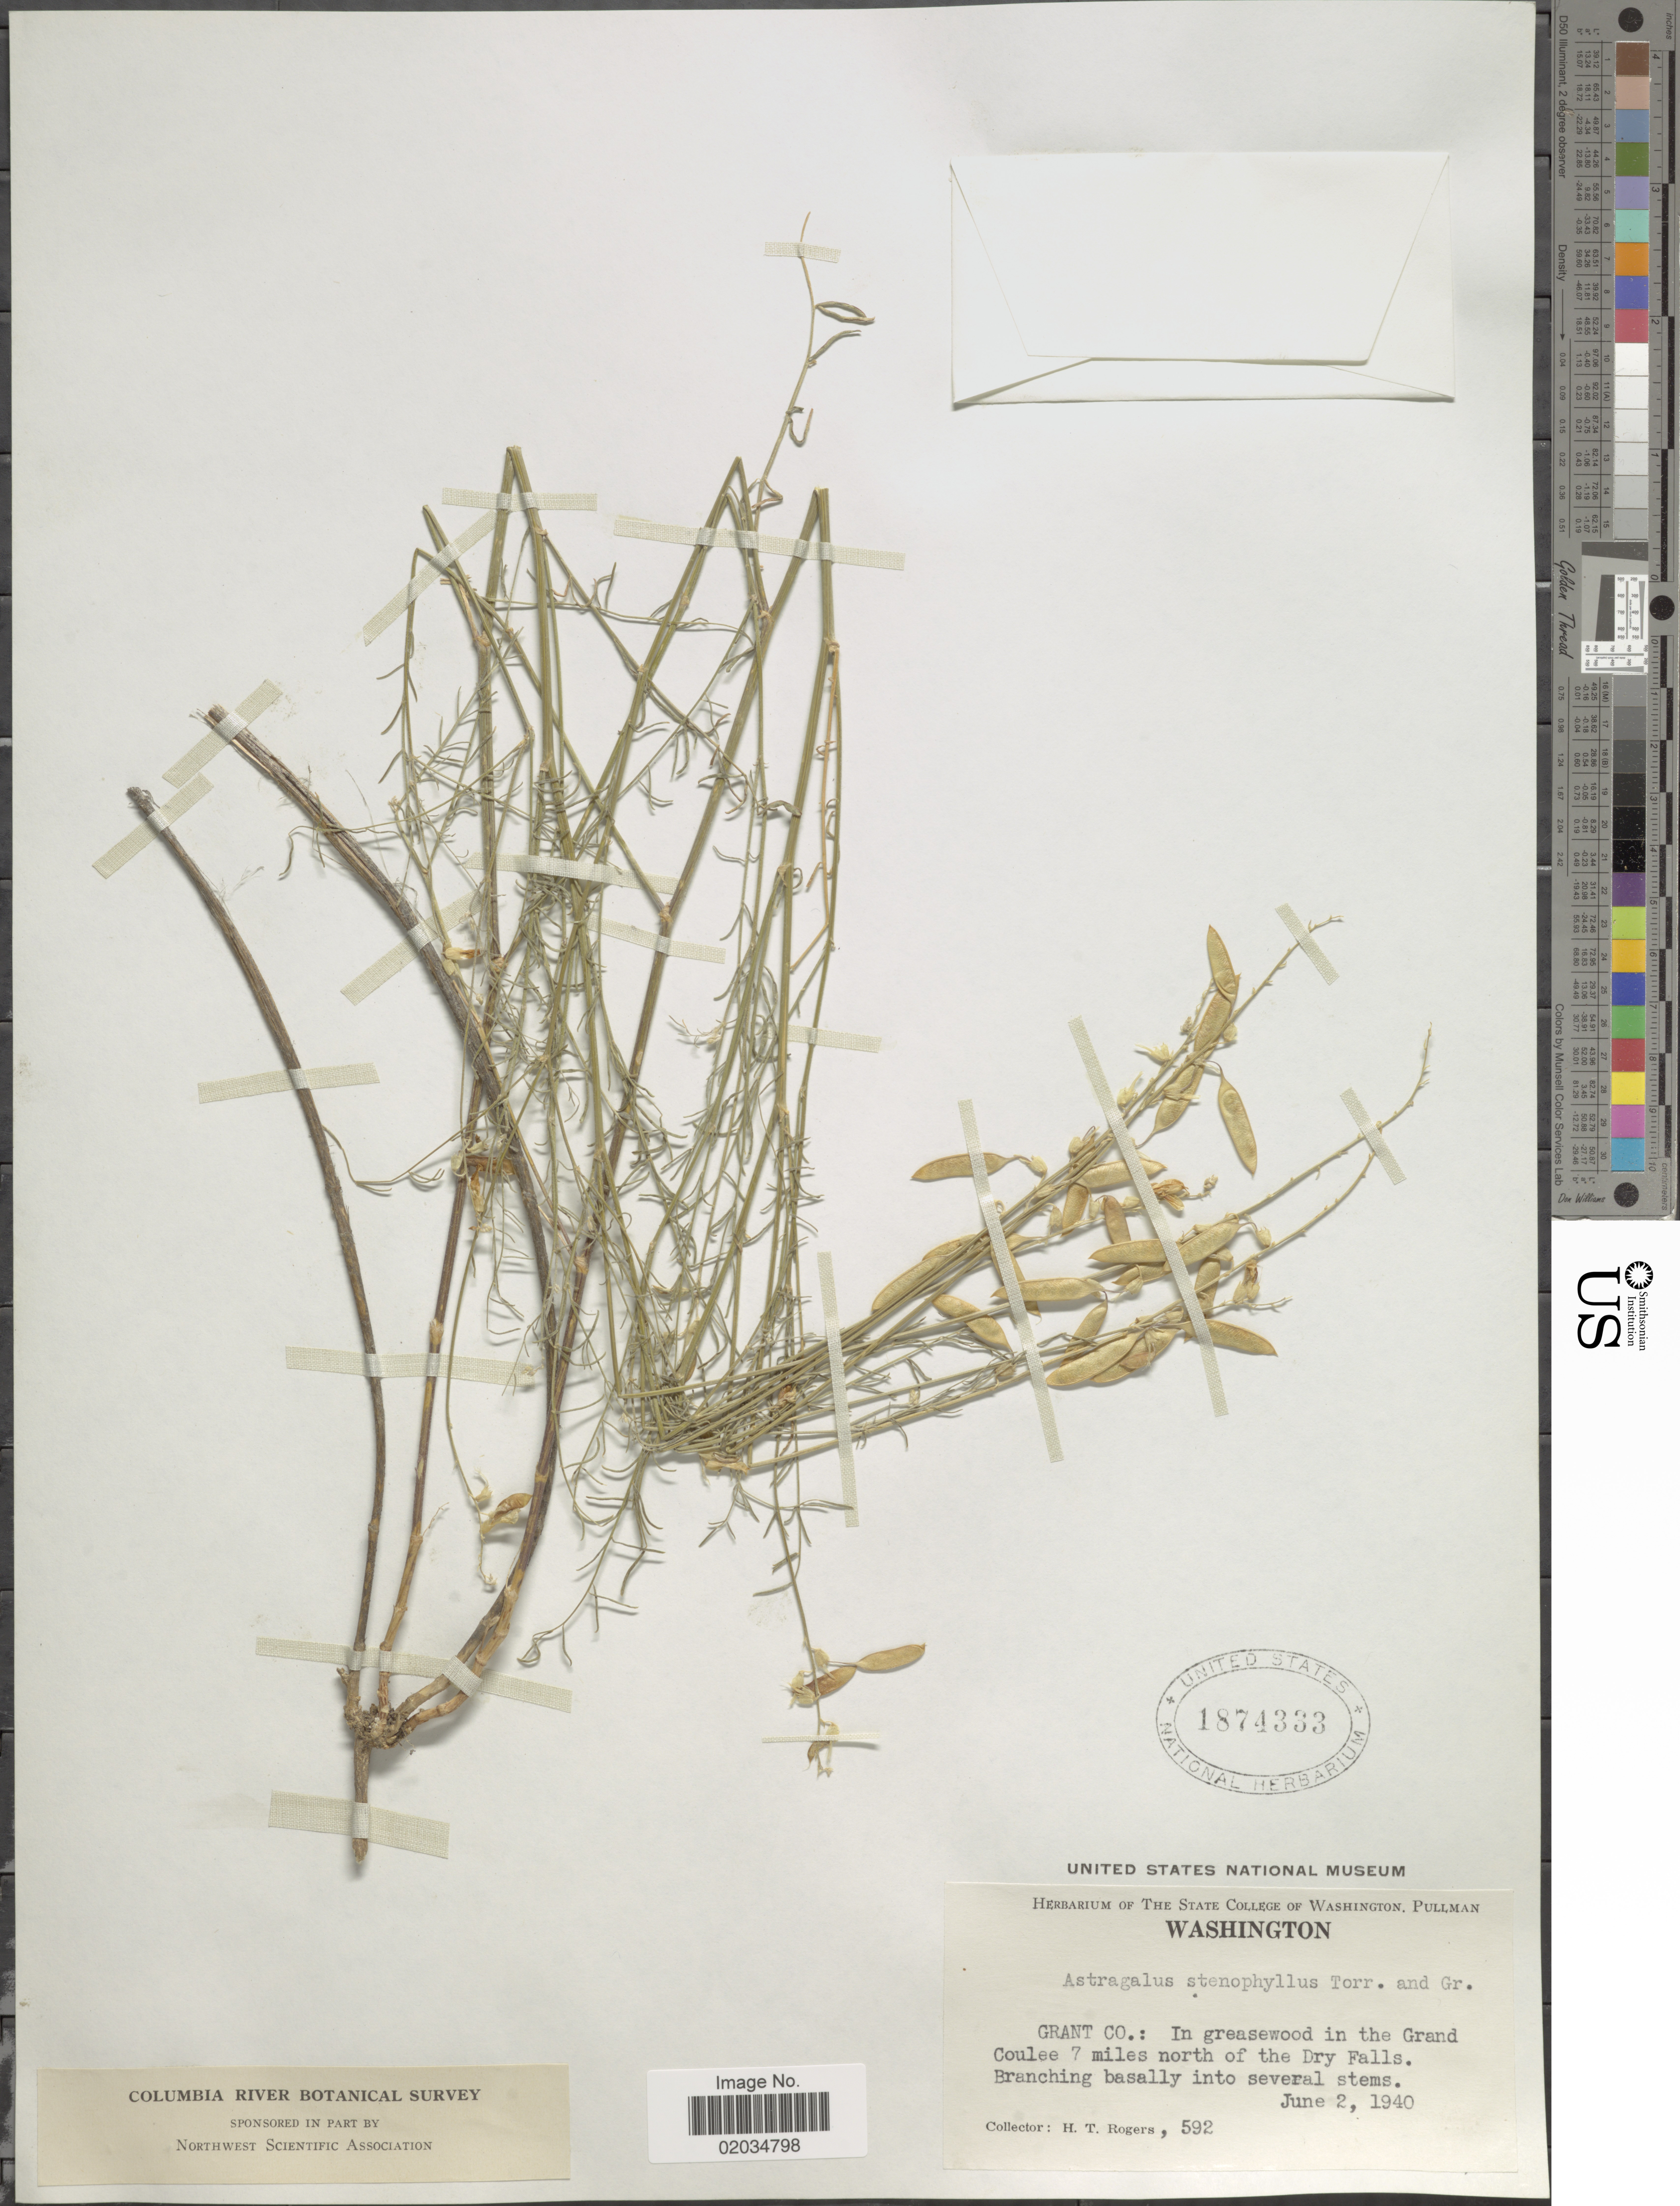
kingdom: Plantae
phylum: Tracheophyta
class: Magnoliopsida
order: Fabales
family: Fabaceae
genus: Astragalus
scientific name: Astragalus stenophyllus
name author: Torr. & A. Gray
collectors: H. Rogers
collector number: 592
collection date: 1940-06-02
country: United States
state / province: Washington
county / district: Grant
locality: Grant Co.: in the Grand Coulee 7 miles north of the Dry Falls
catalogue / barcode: US 1874333